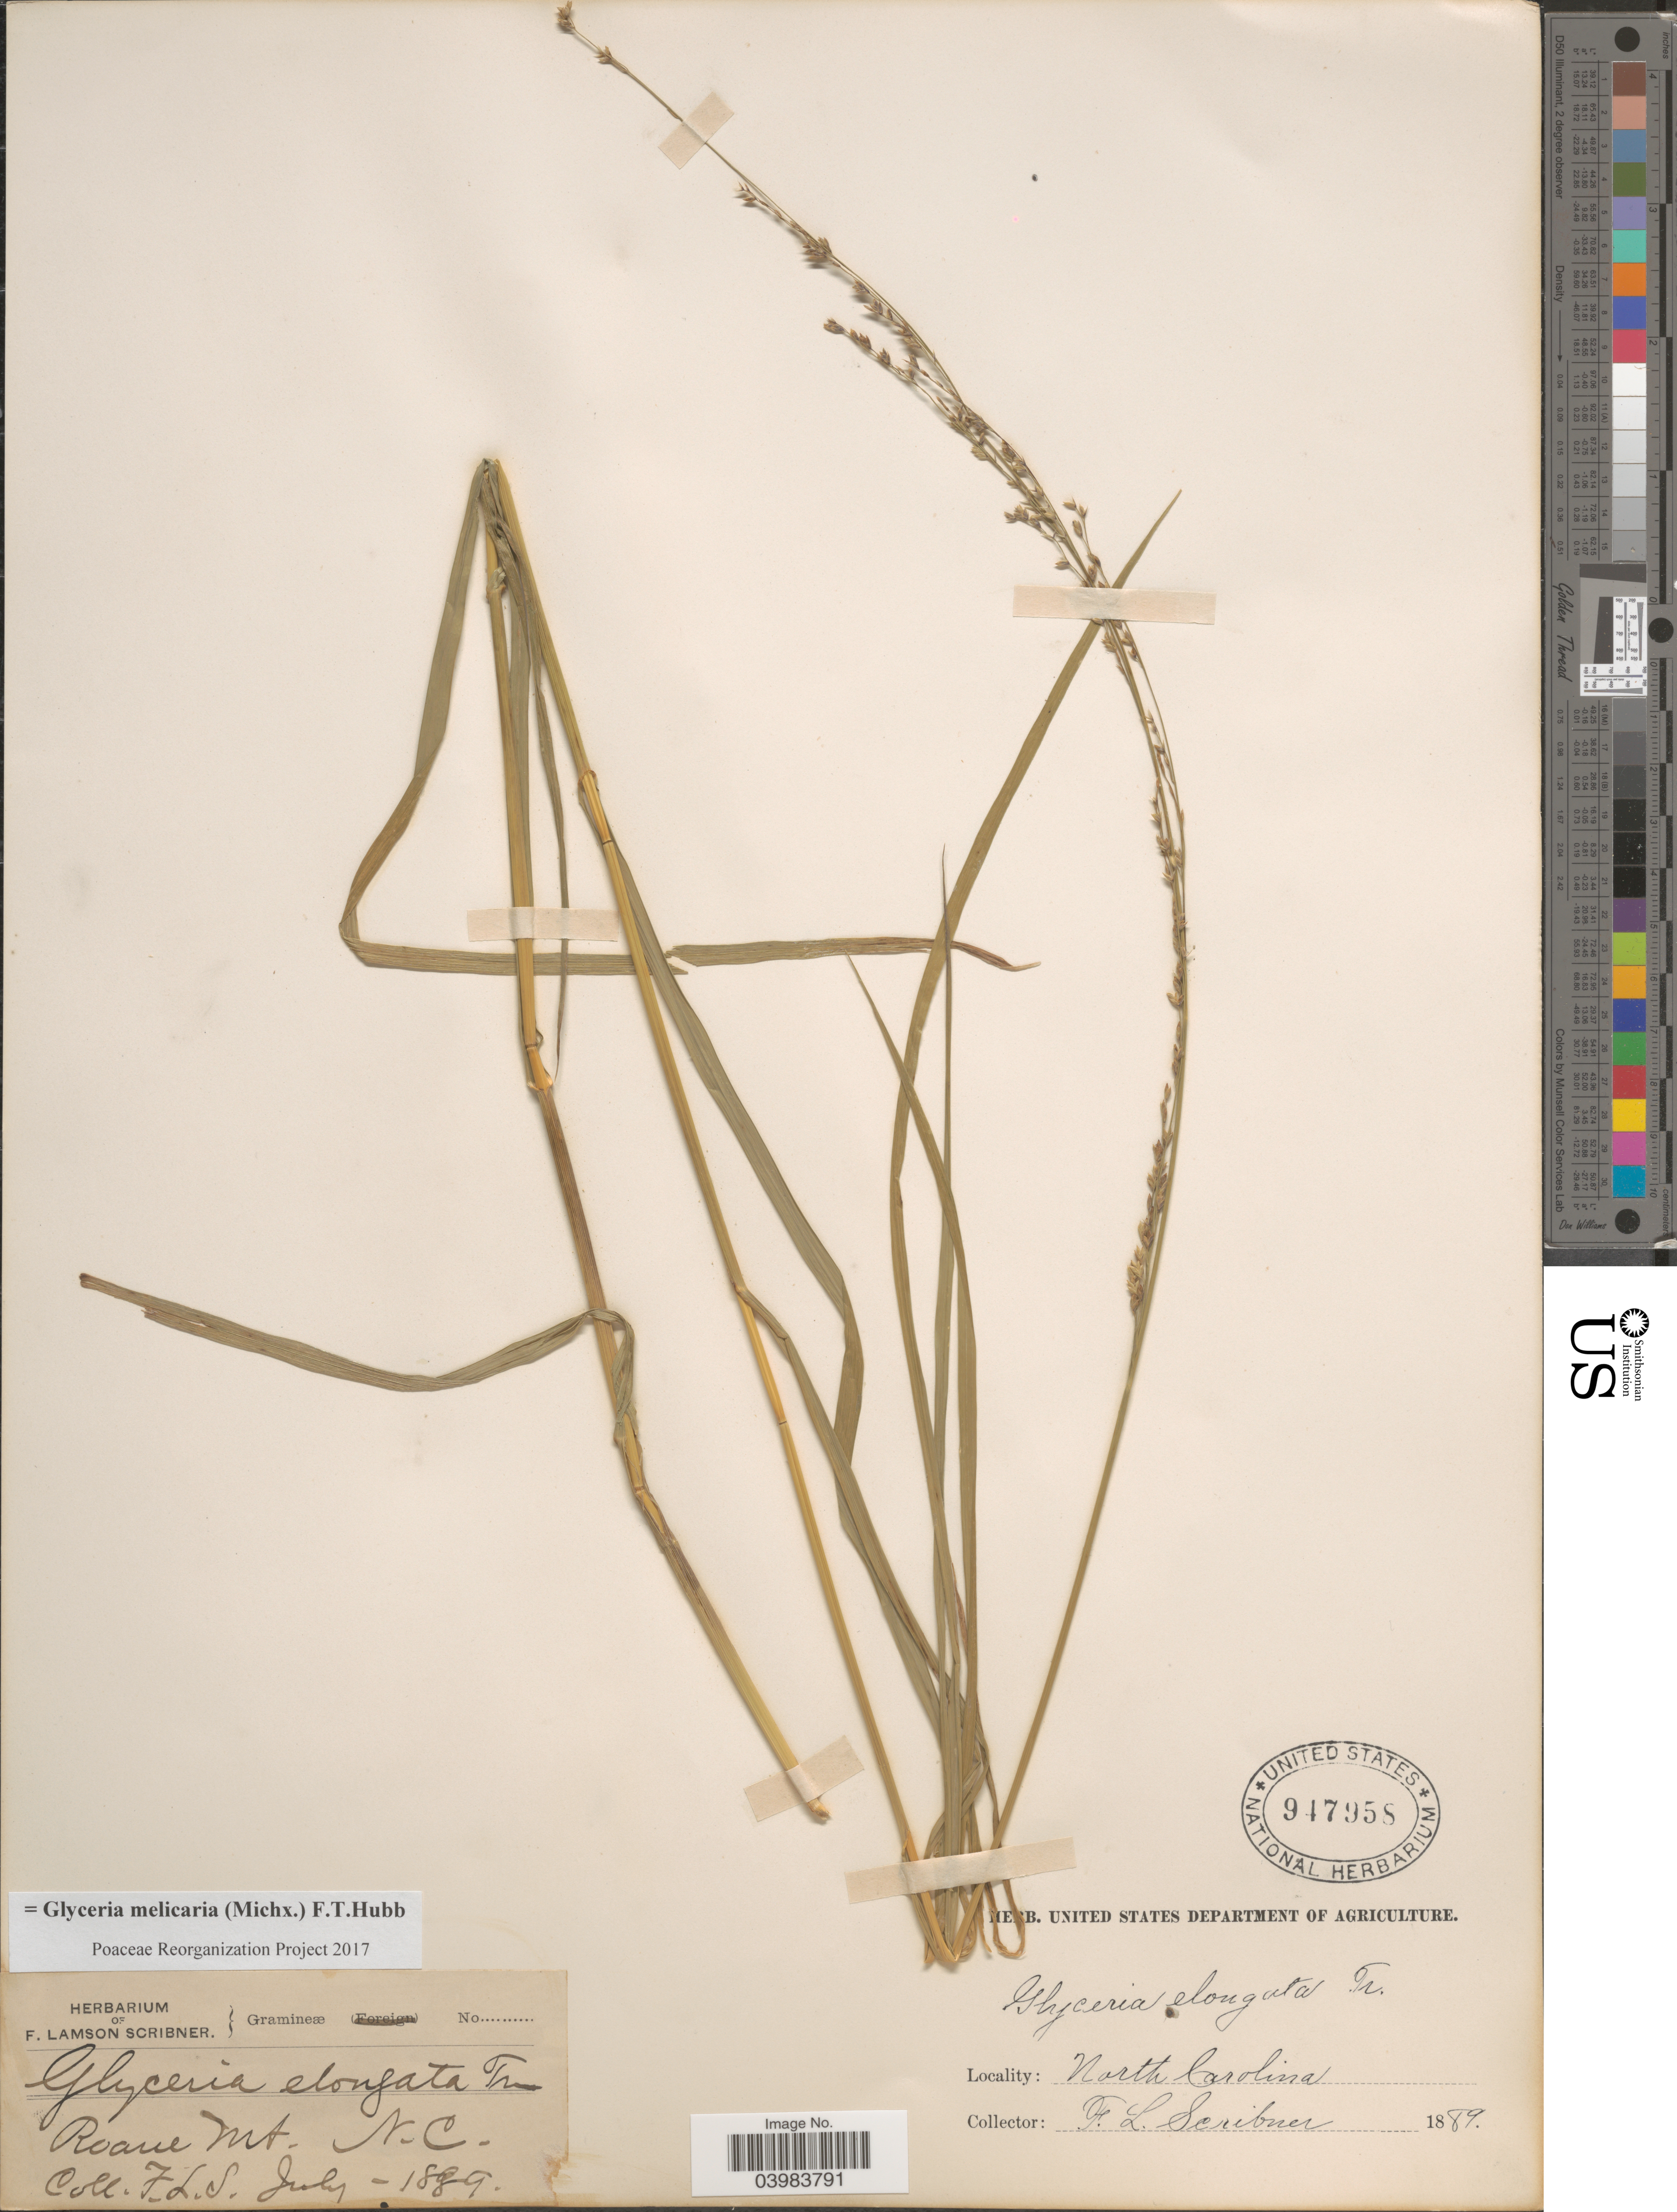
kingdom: Plantae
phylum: Tracheophyta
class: Liliopsida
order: Poales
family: Poaceae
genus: Glyceria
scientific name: Glyceria melicaria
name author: (Michx.) F.T. Hubb.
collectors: F. L. Scribner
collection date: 1889-07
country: United States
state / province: North Carolina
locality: Roane Mt.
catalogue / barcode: US 947958